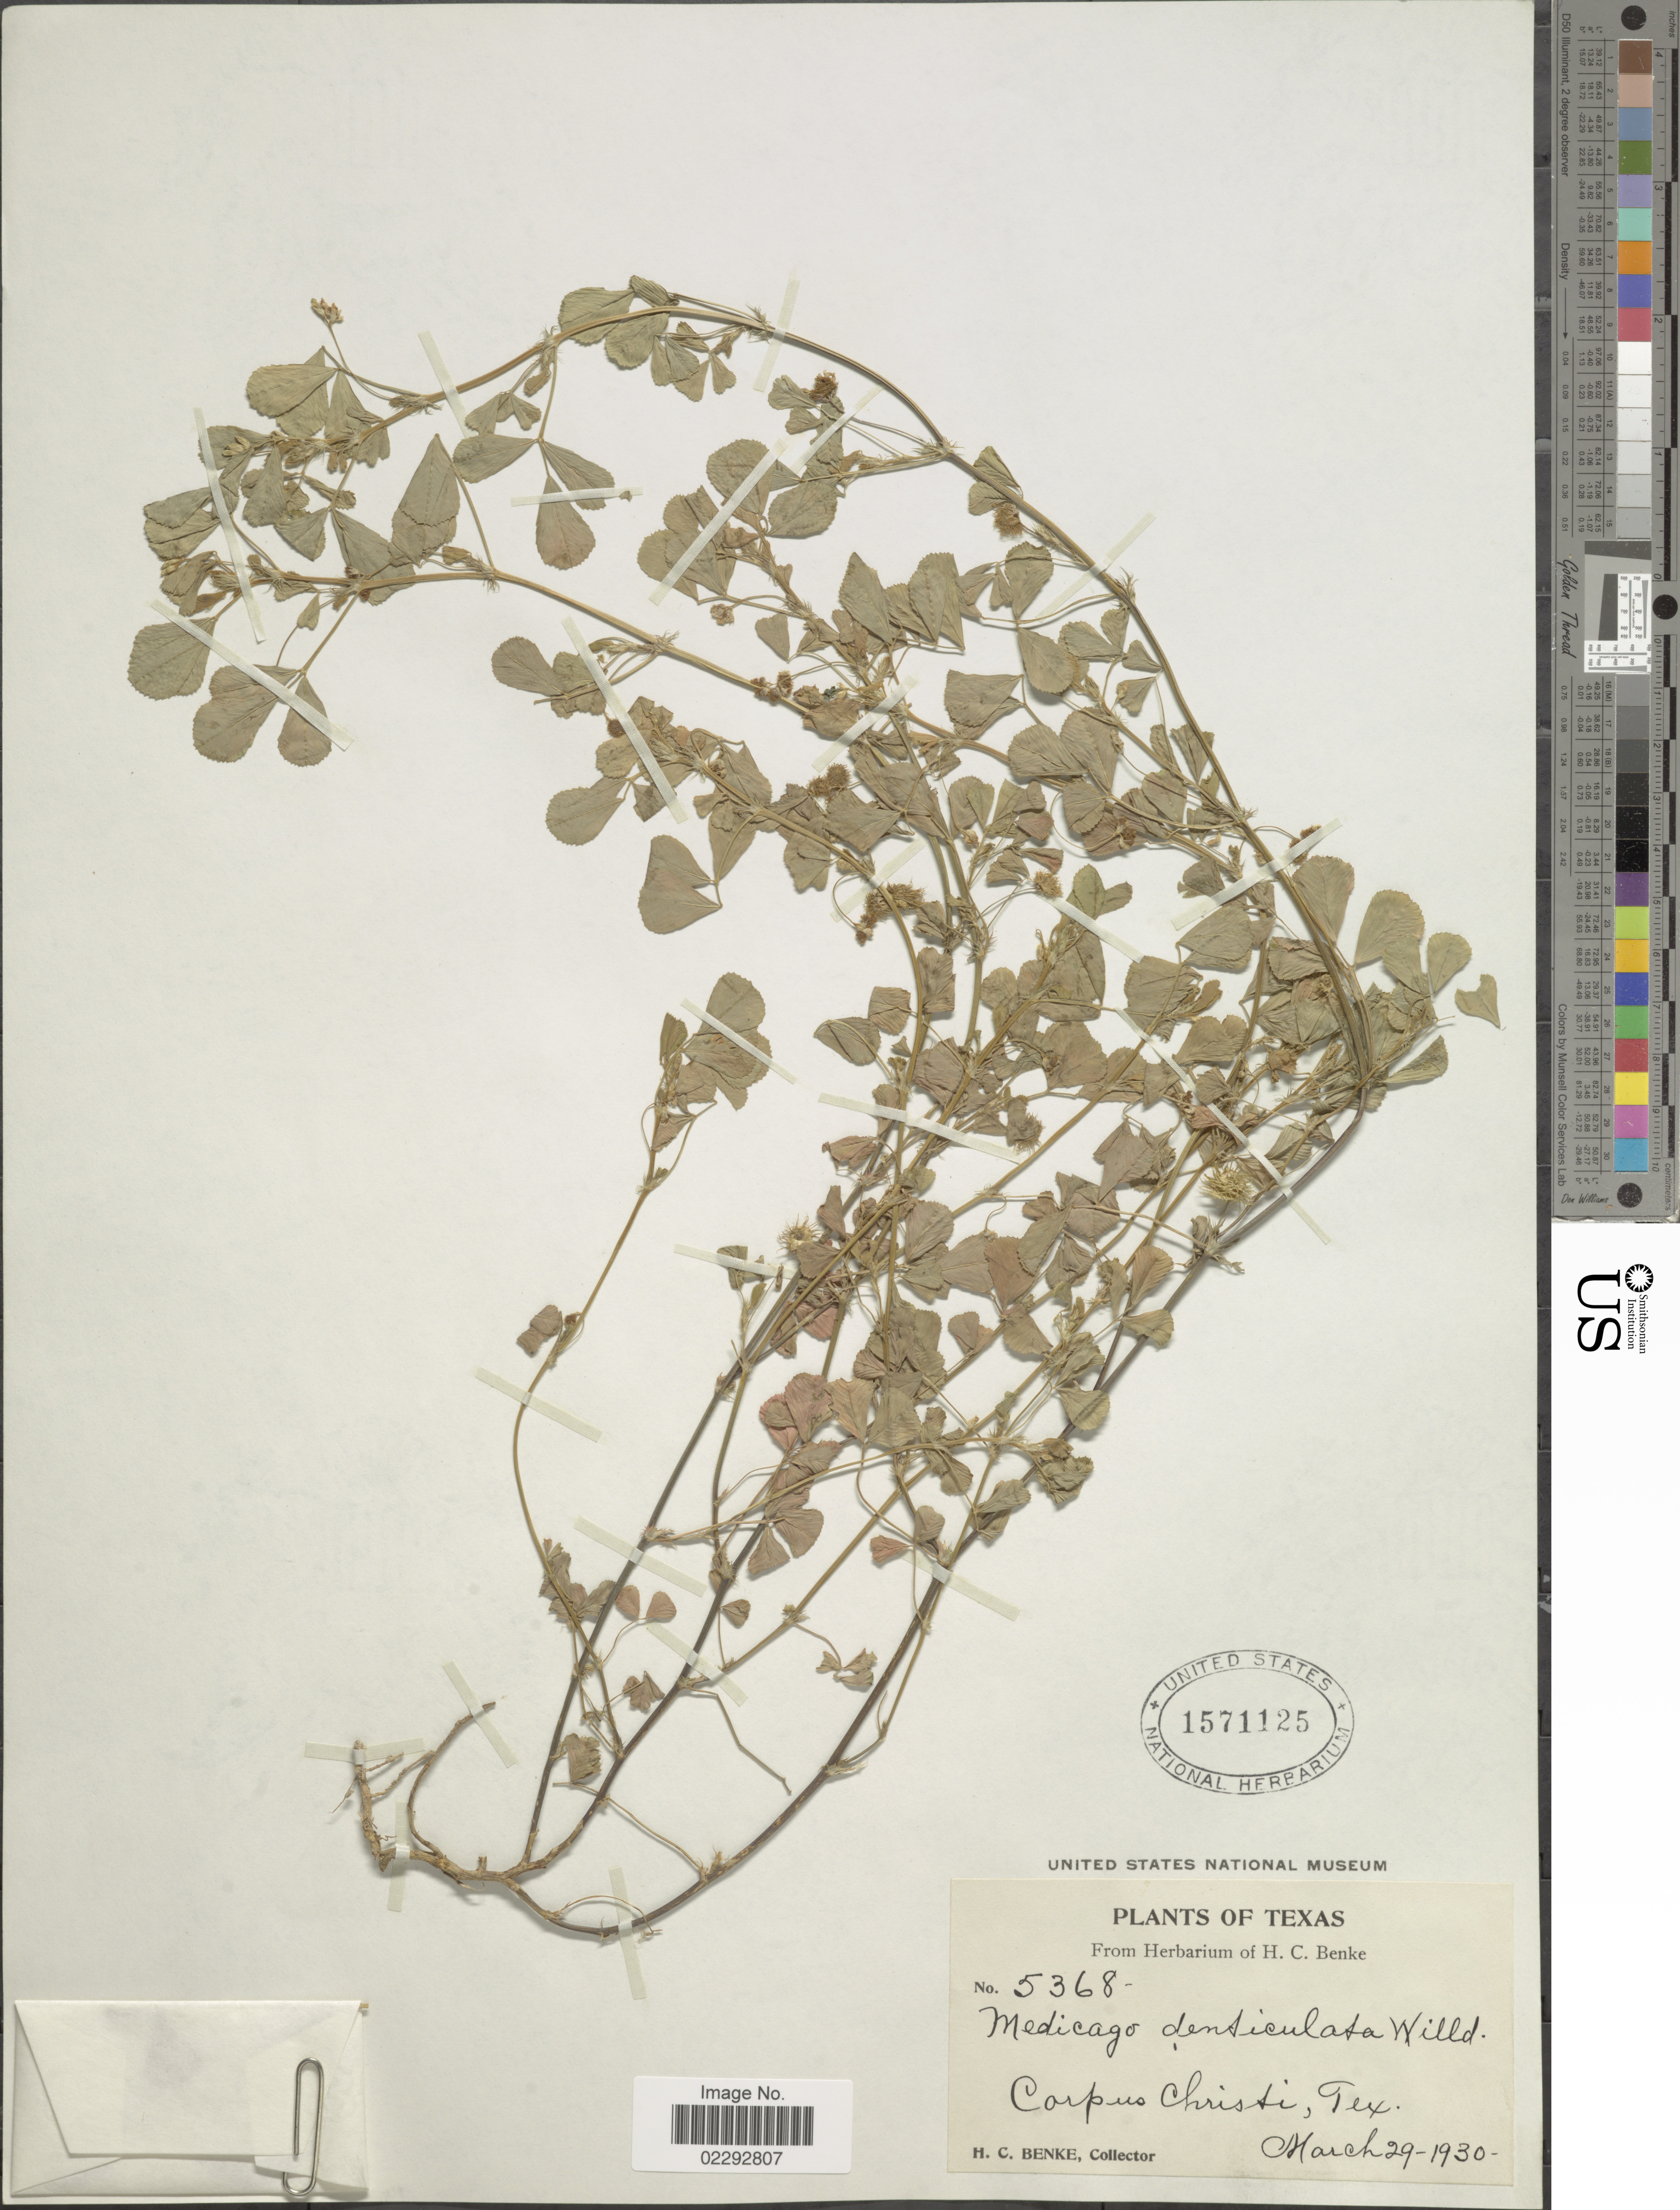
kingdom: Plantae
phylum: Tracheophyta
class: Magnoliopsida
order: Fabales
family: Fabaceae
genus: Medicago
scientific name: Medicago hispida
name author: Gaertn.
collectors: H. Benke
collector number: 5368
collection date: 1930-03-29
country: United States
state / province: Texas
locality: Texas, Corpus Christi, Tex/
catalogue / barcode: US 1571125